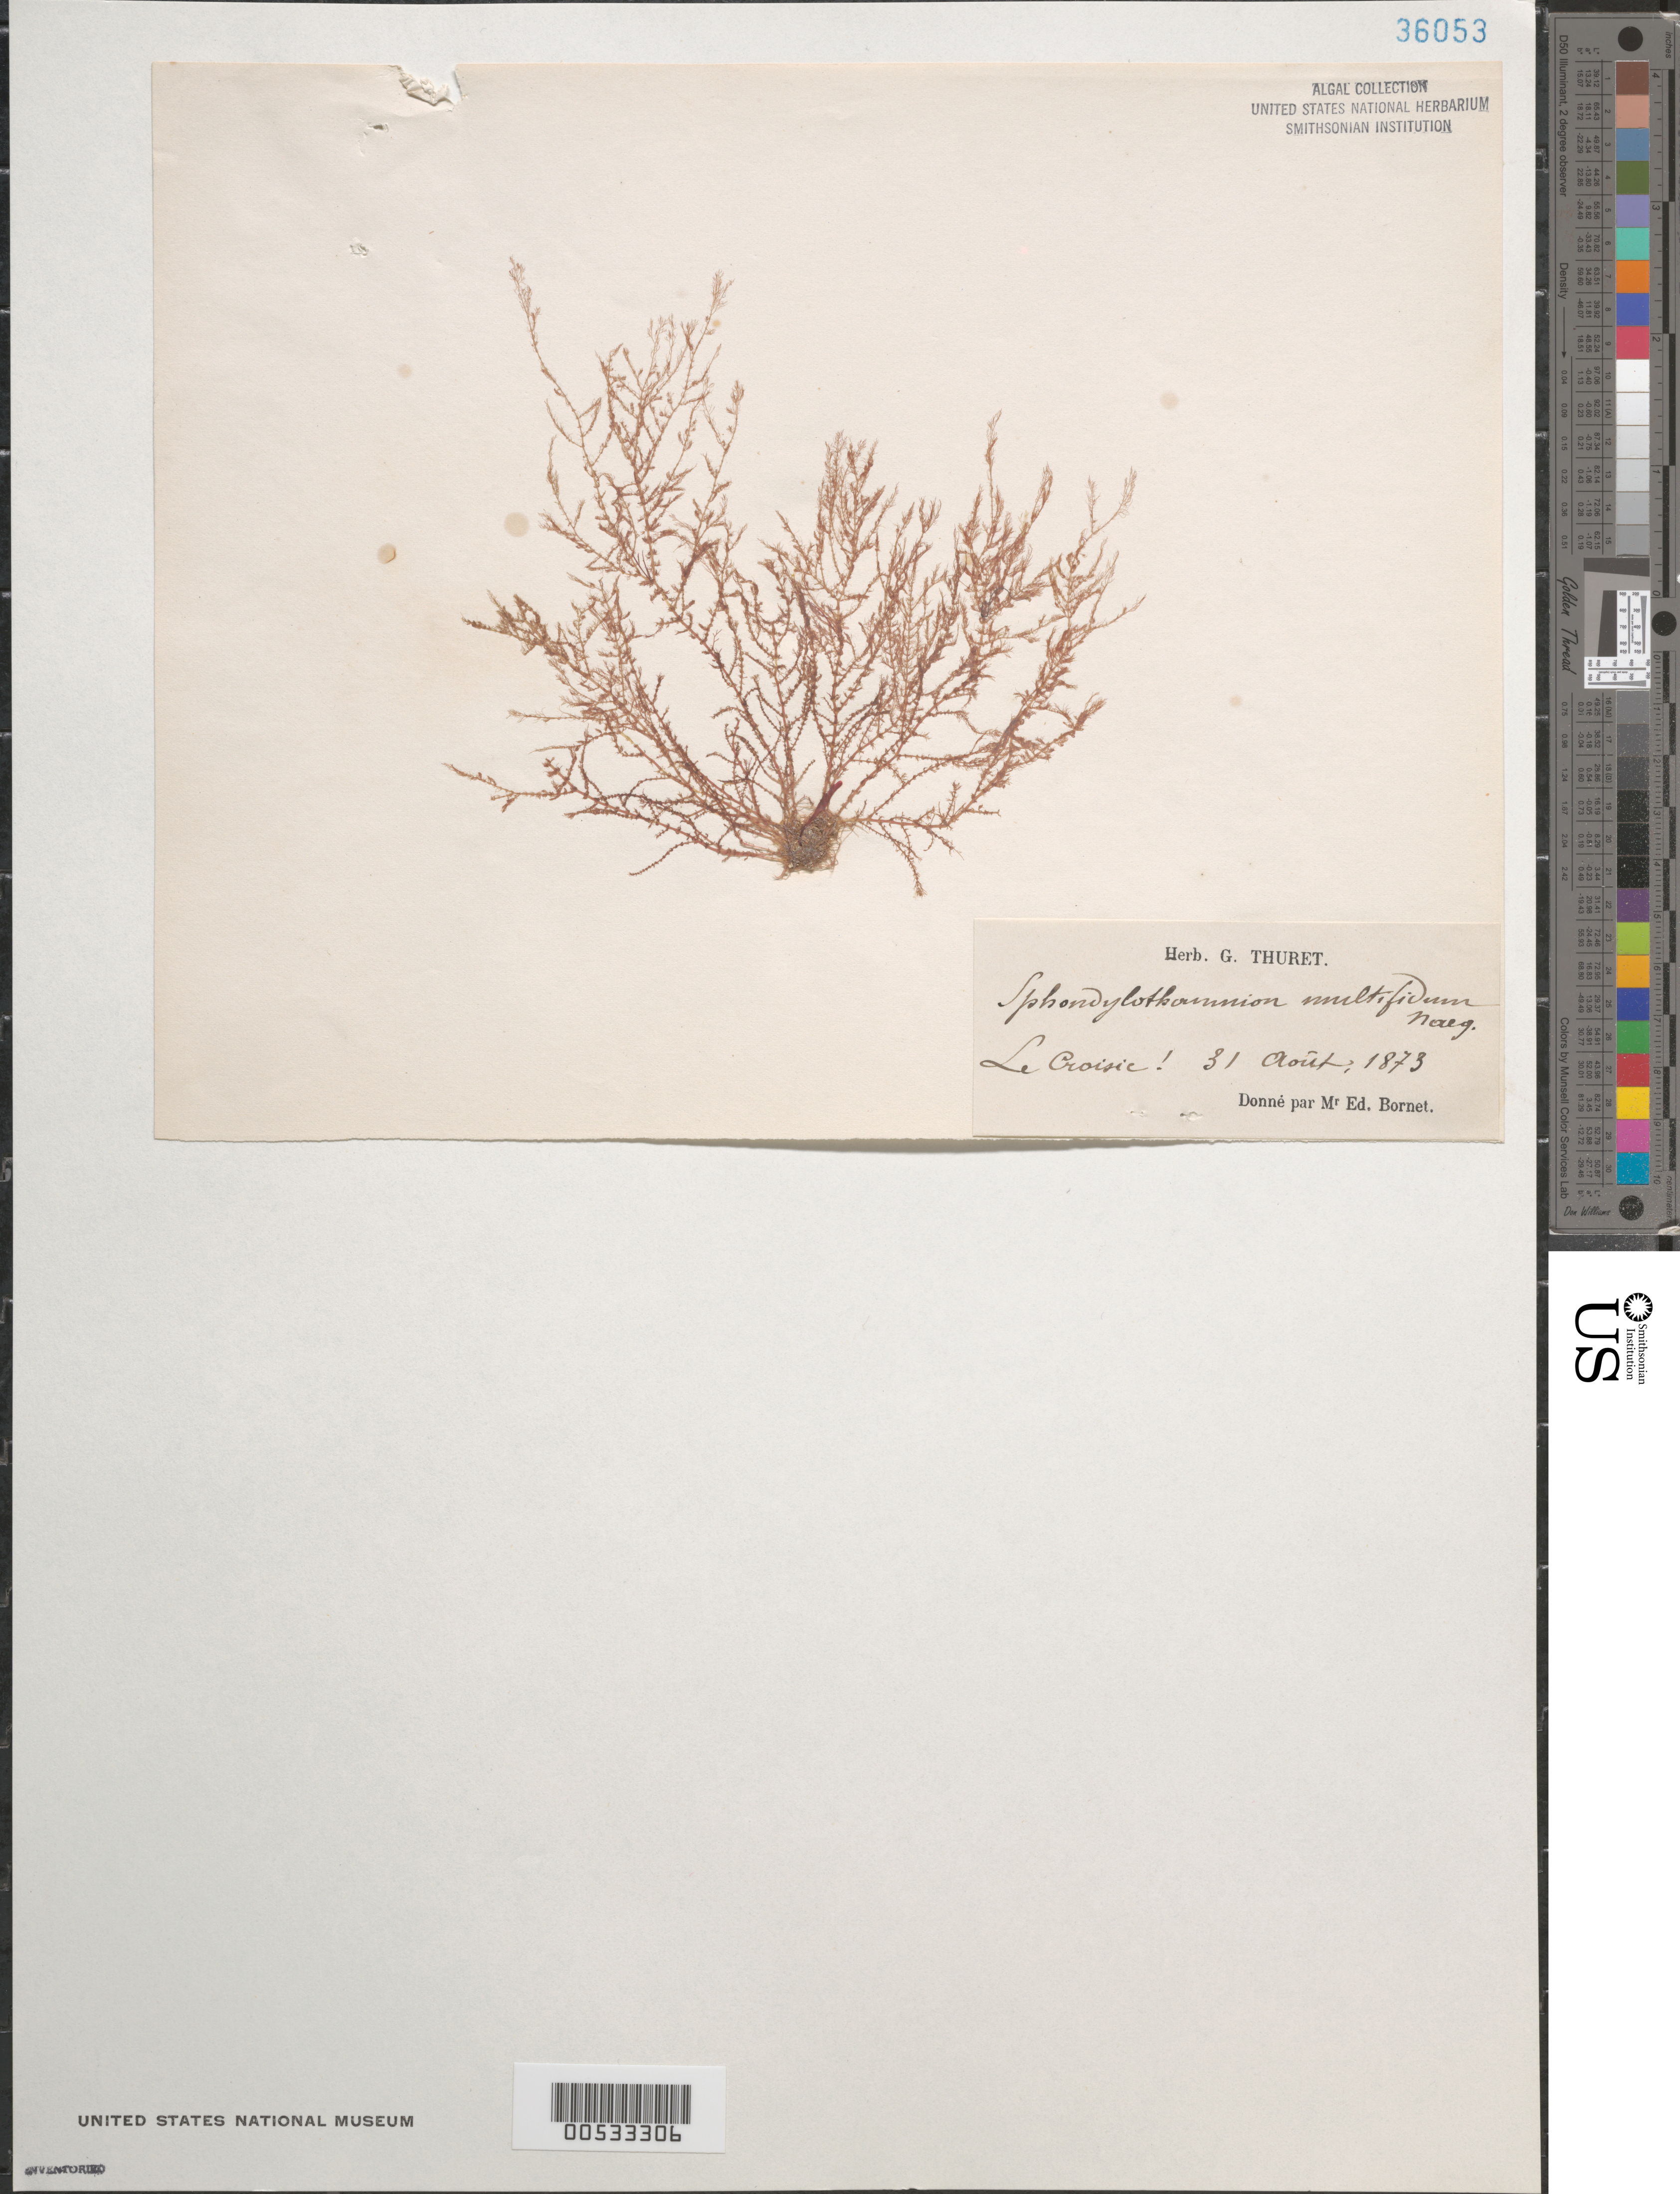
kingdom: Plantae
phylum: Rhodophyta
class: Florideophyceae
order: Ceramiales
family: Wrangeliaceae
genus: Sphondylothamnion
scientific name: Sphondylothamnion multifidum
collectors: Thuret, G. (herbarium)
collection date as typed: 31 Aug 1873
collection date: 1873-08-31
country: France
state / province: Pays de la Loire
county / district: Loire-Atlantique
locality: Le Croisic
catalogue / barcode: US 36053